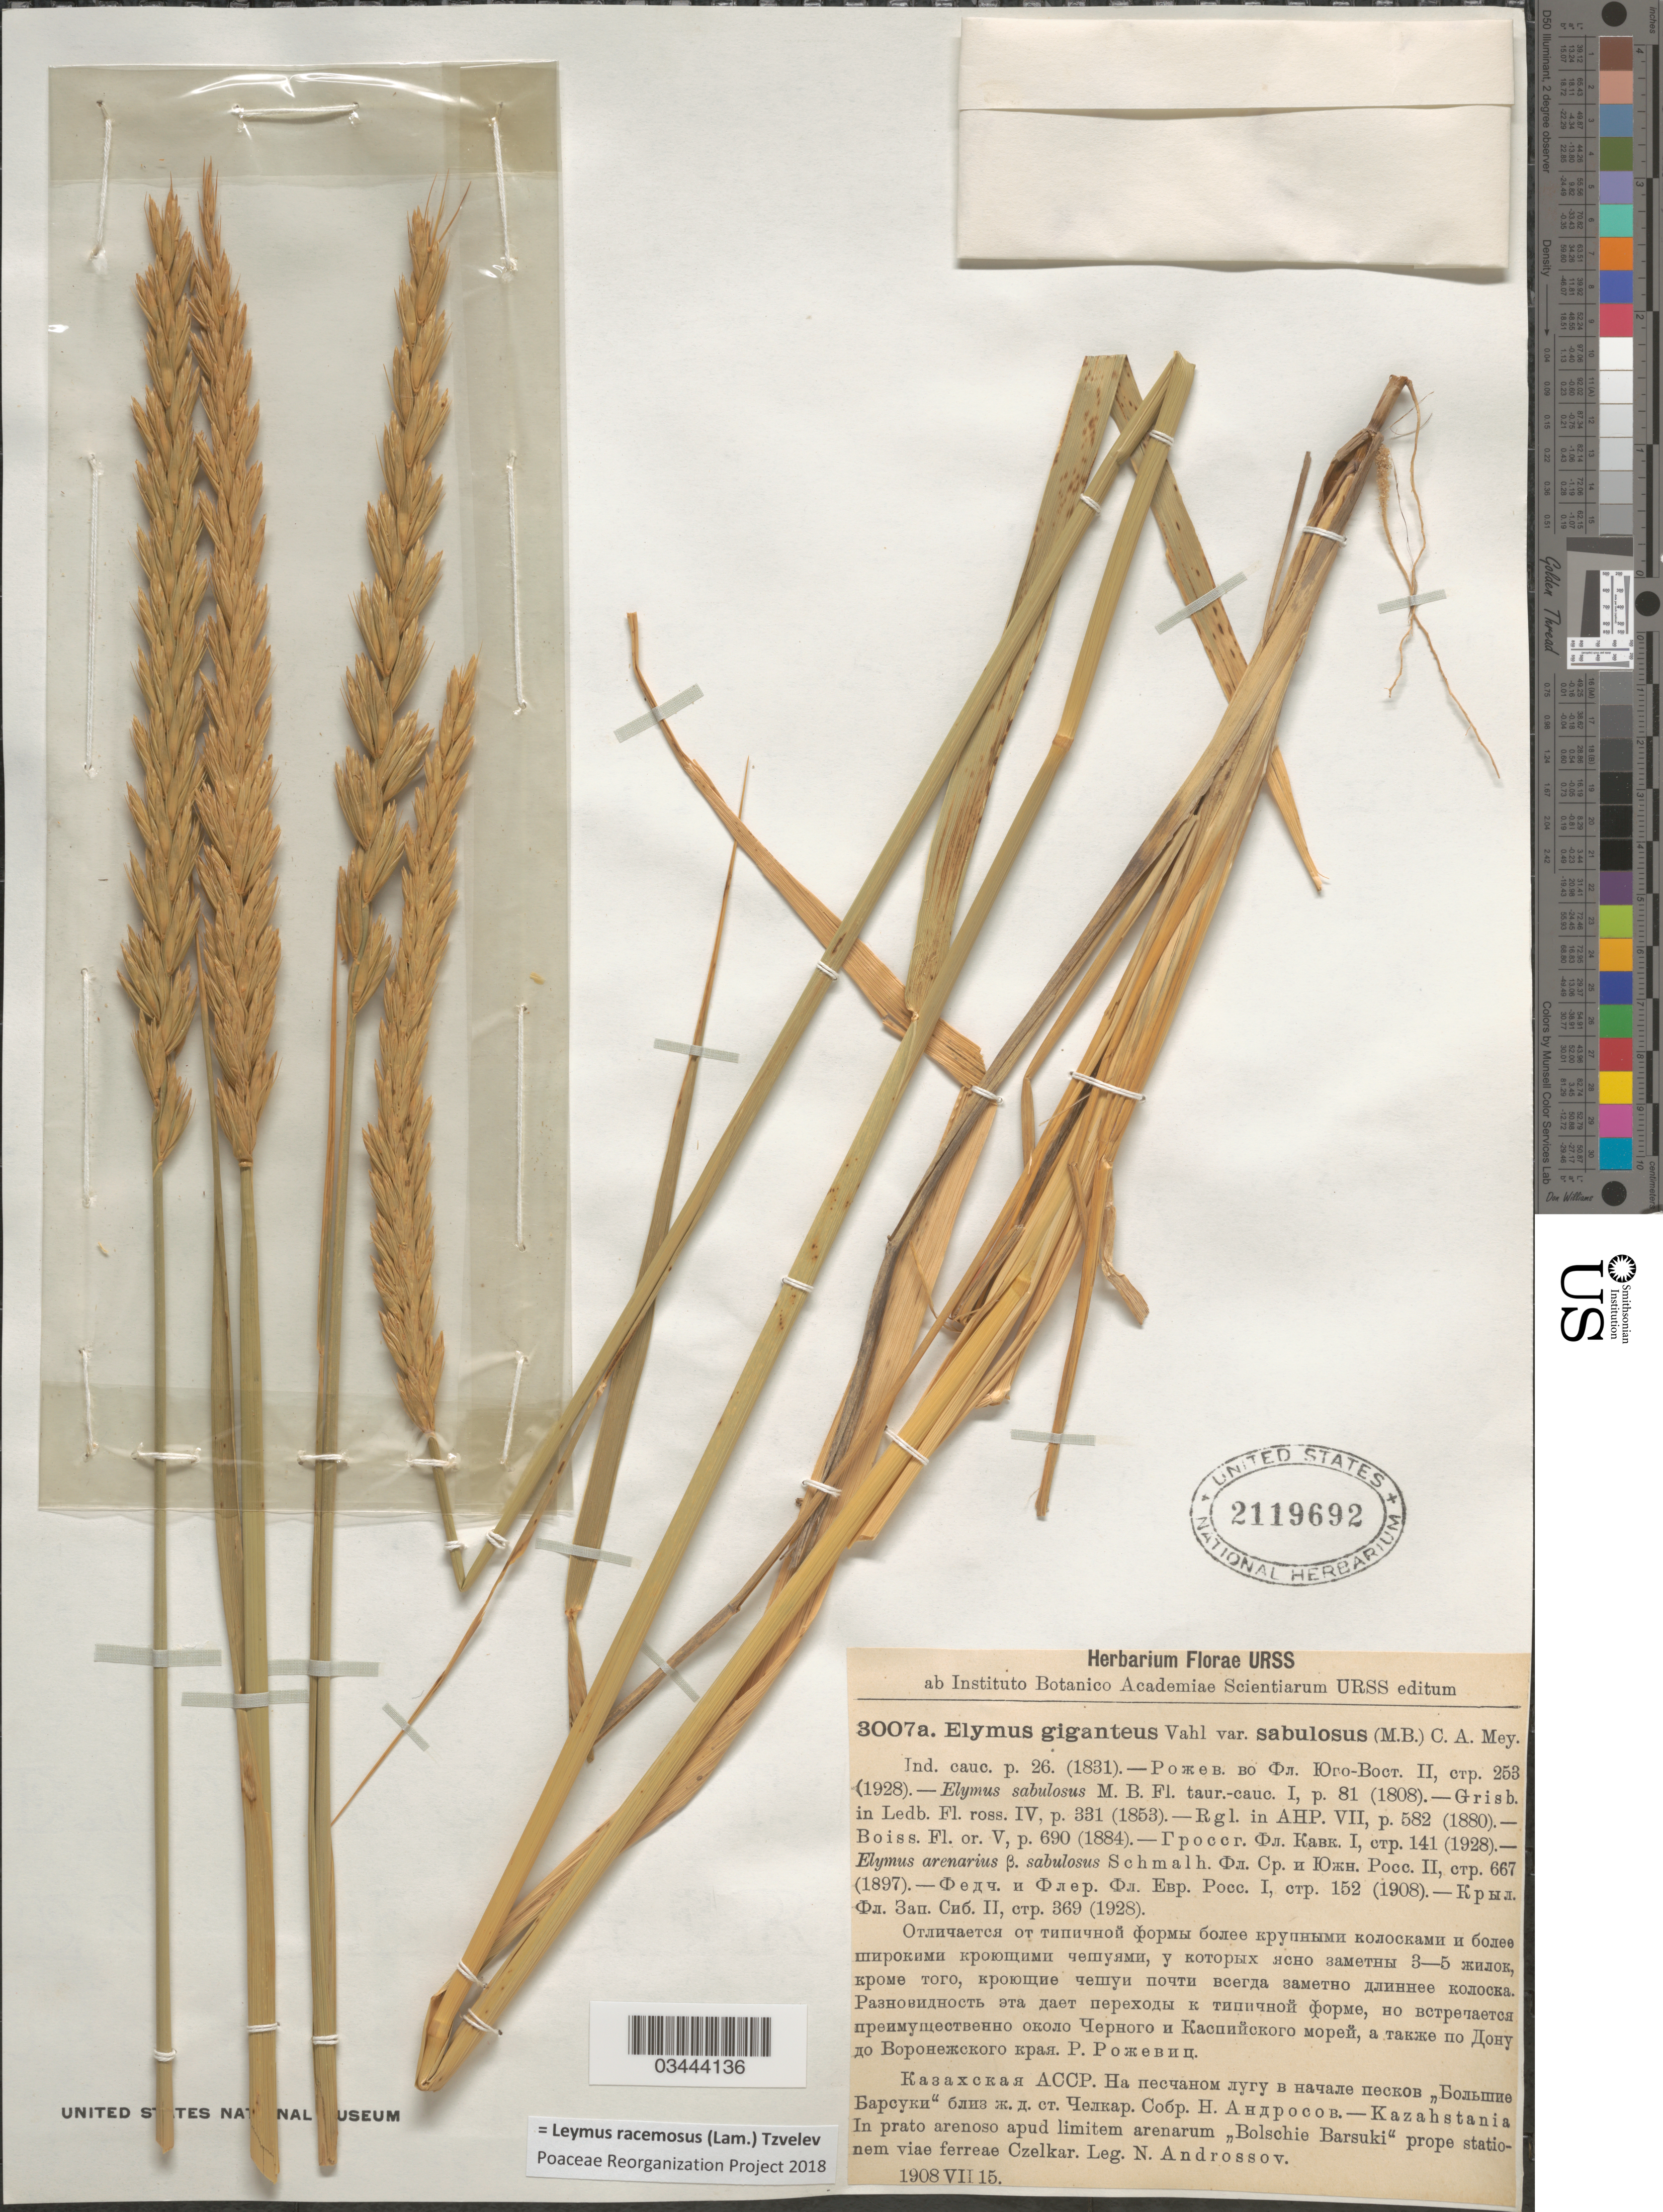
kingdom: Plantae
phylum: Tracheophyta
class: Liliopsida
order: Poales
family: Poaceae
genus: Leymus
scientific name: Leymus racemosus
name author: (Lam.) Tzvelev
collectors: N. Androssov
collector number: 3007a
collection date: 1908-07-15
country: Kazakhstan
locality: Kazahstania. In prato arenoso apud limitem arenarum "Bolschie Barsuki" prope stationem viae ferreae Czelkar.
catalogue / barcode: US 2119692